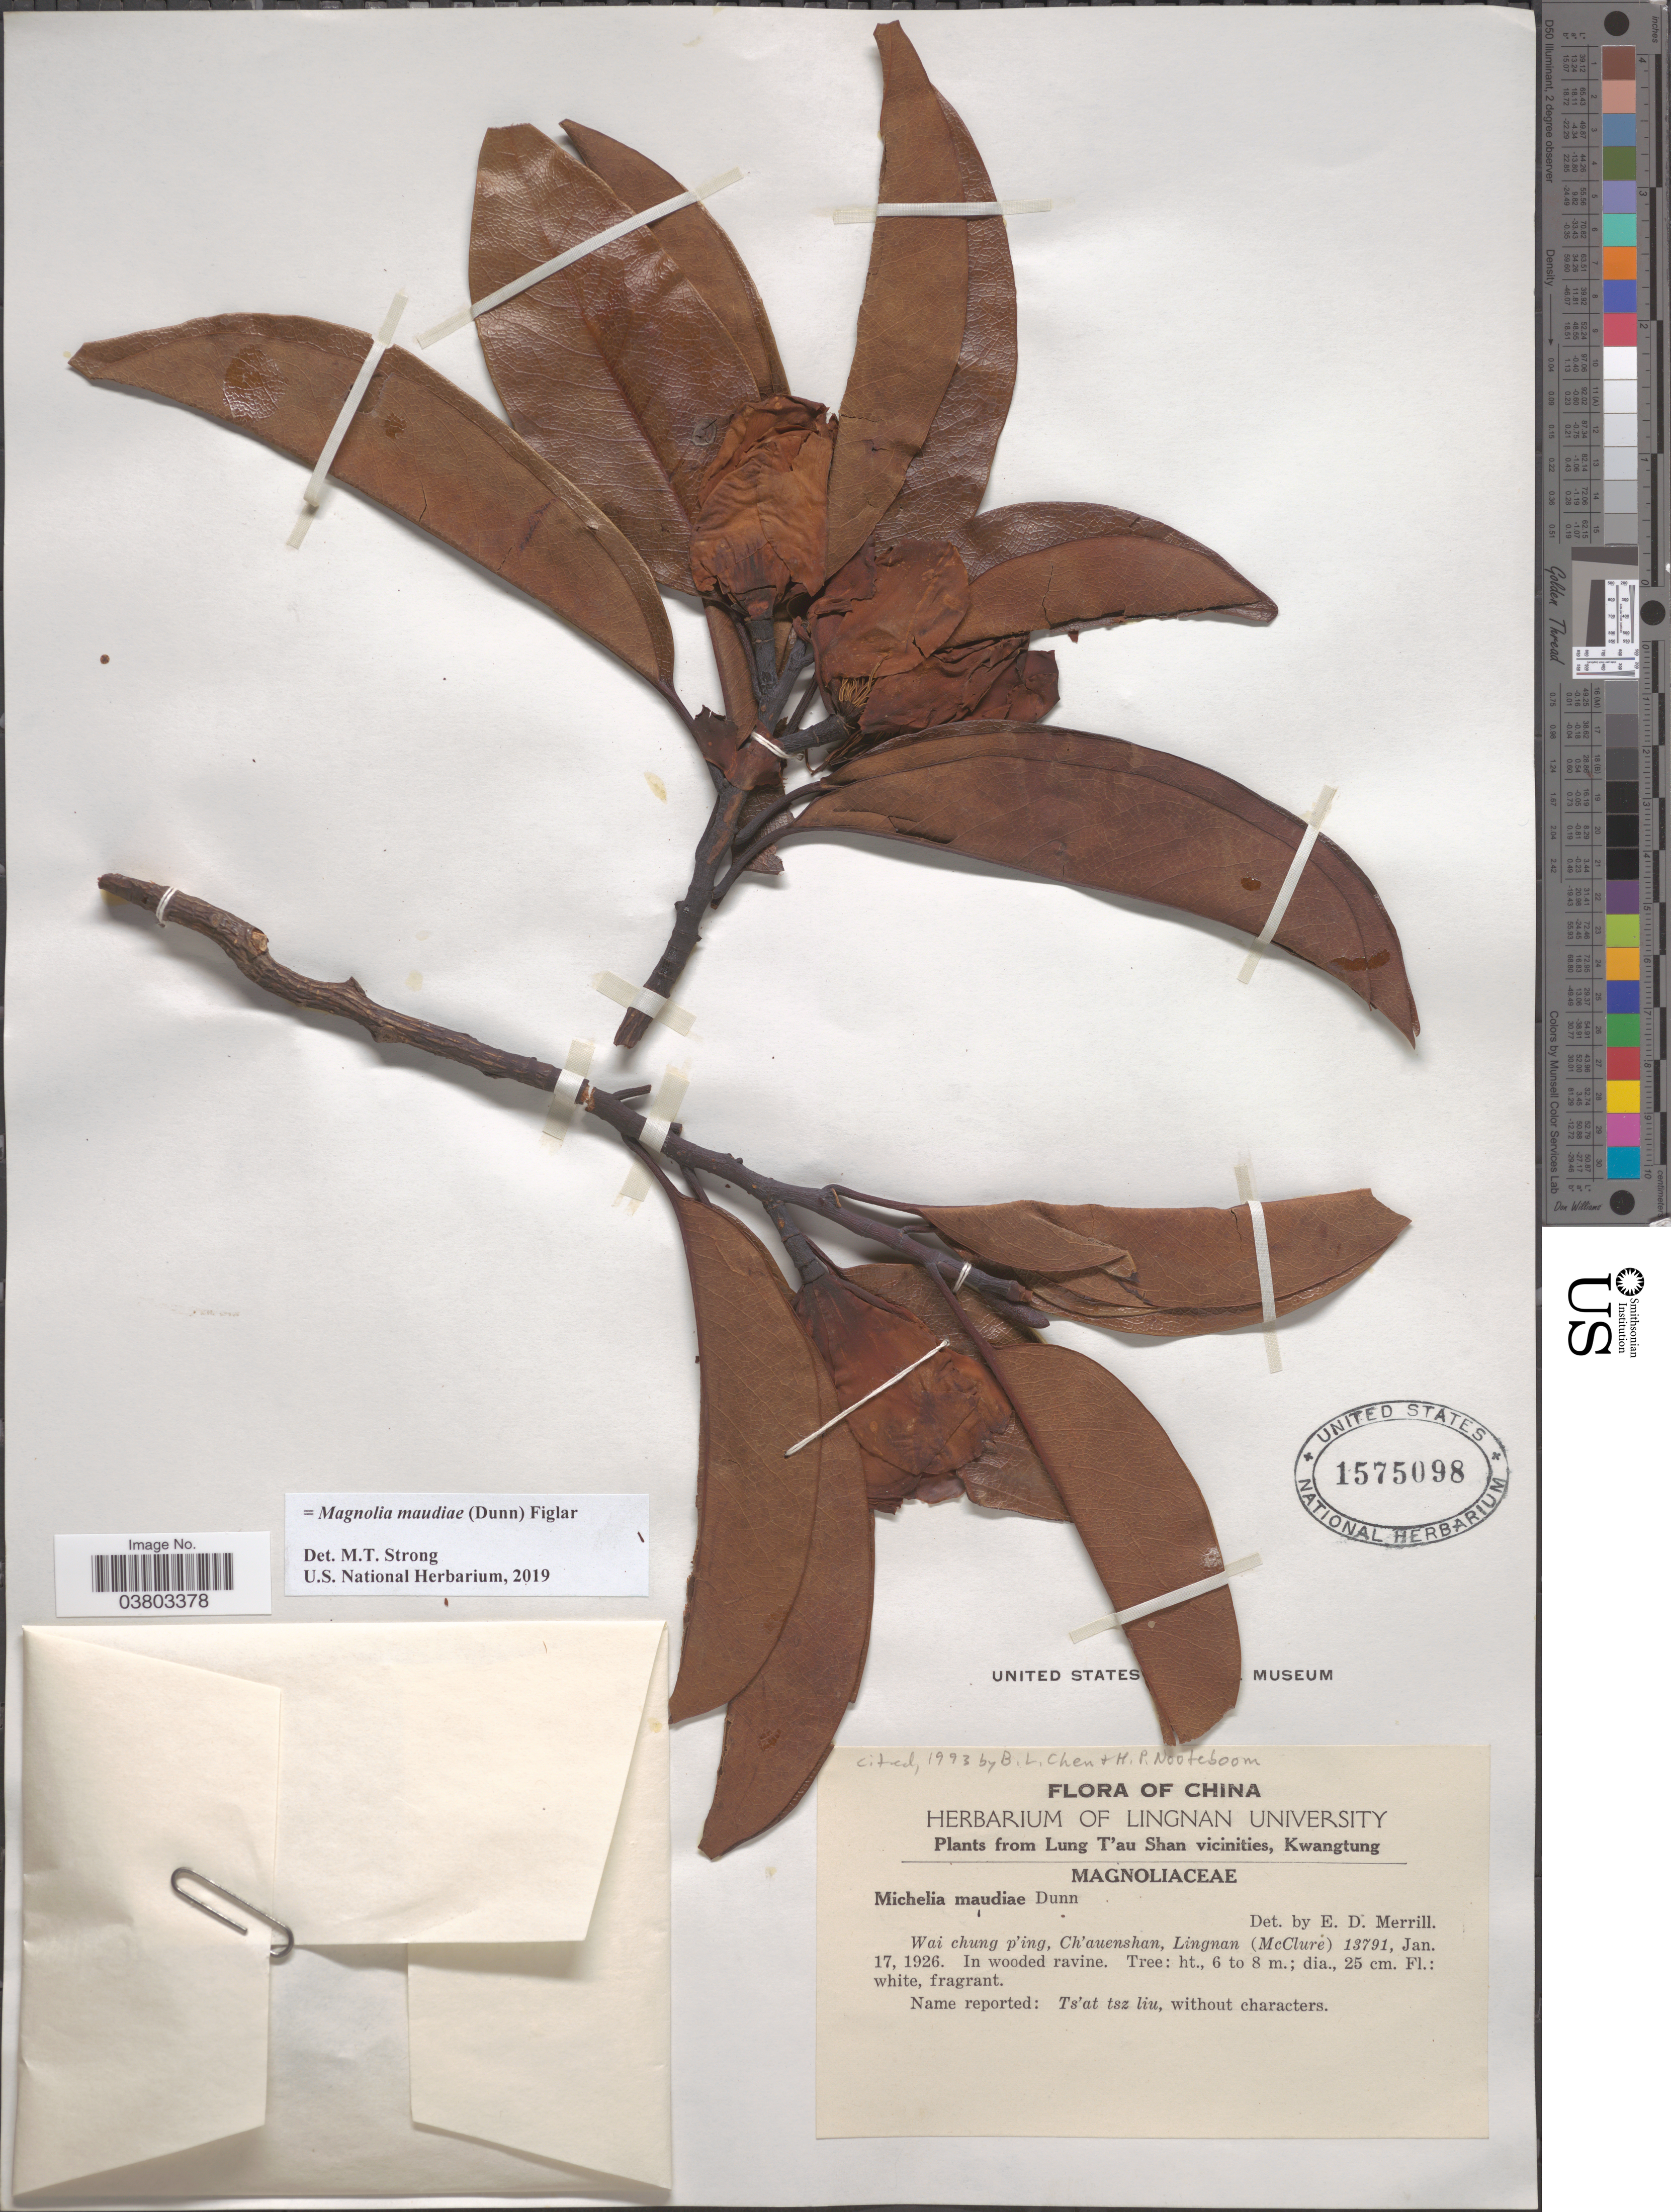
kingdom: Plantae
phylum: Tracheophyta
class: Magnoliopsida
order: Magnoliales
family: Magnoliaceae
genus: Magnolia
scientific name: Magnolia maudiae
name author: (Dunn) Figlar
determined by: Strong, Mark T., (BOT), Smithsonian Institution - National Museum of Natural History (UNITED STATES)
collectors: McClure, --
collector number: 13791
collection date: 1926-01-17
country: China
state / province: Guangdong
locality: Lung T'au Shan vicinities, Kwangtung. Wai chun p'ing, Ch'aunshan [unsure placement]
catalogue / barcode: US 1575098